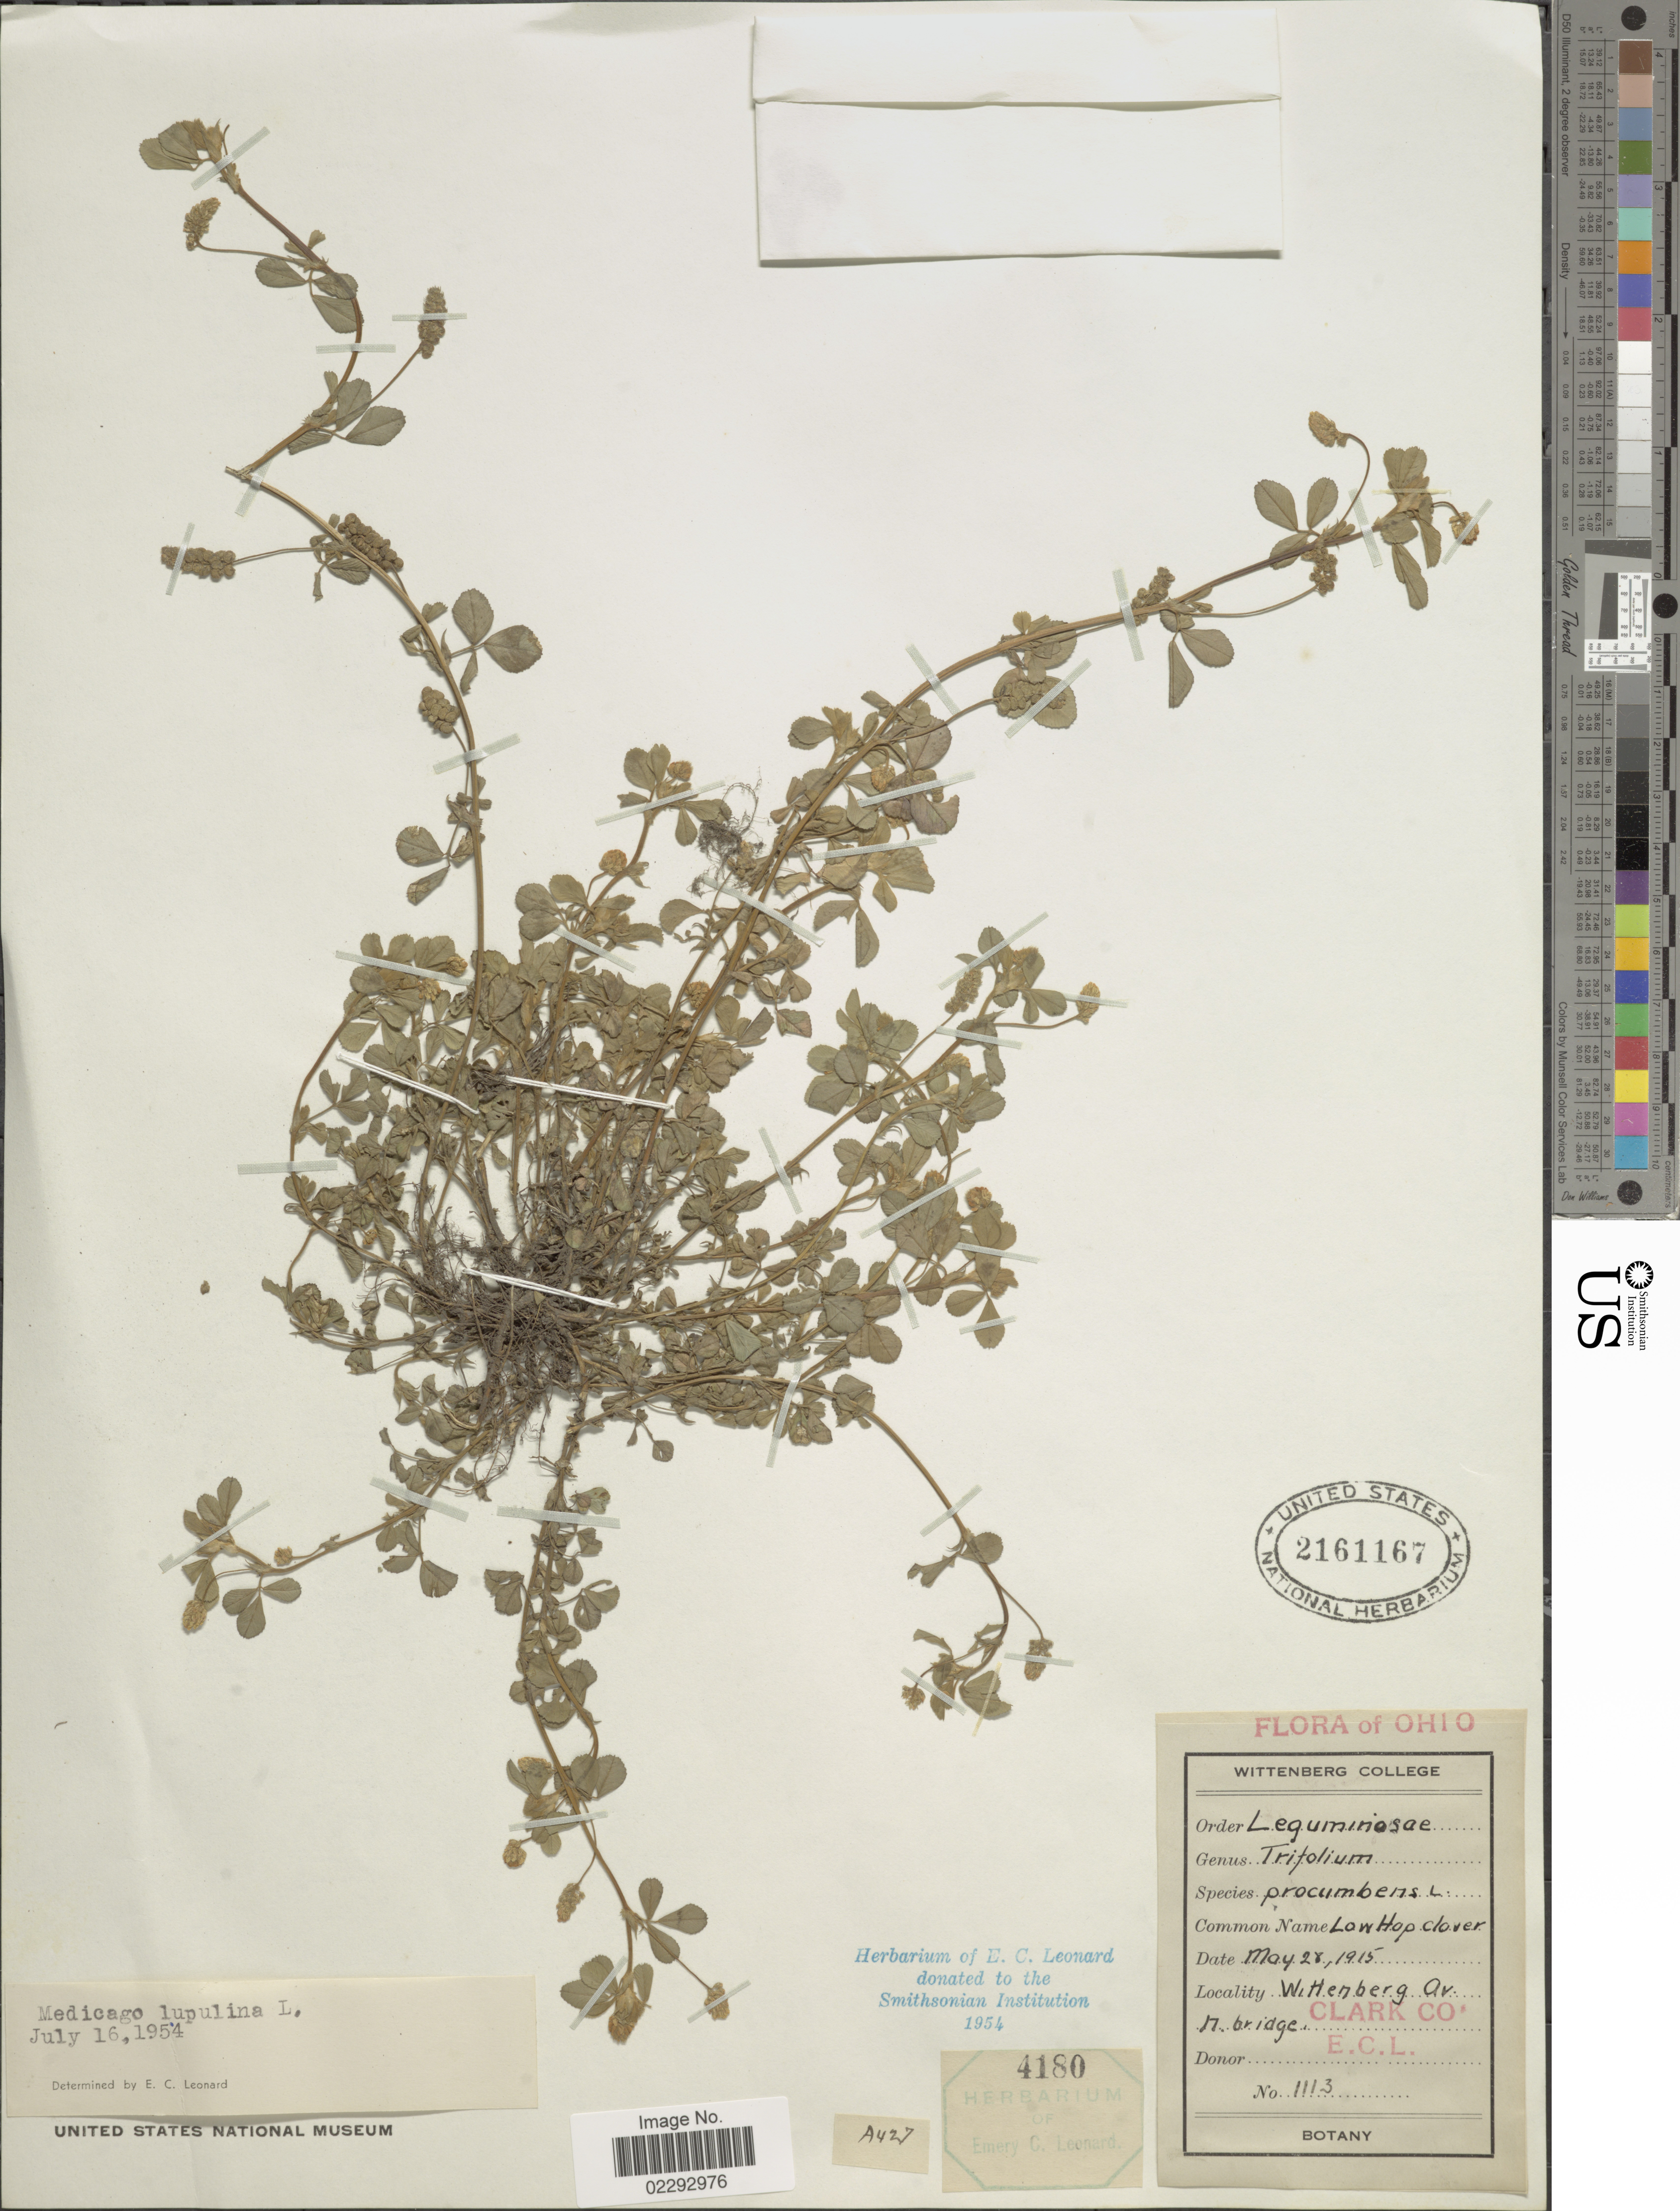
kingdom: Plantae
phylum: Tracheophyta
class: Magnoliopsida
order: Fabales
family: Fabaceae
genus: Medicago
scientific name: Medicago lupulina var. lupulina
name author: L.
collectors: Wittenberg College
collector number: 1113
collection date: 1915-05-28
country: United States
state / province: Ohio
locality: Ohio. Wittenberg Av. M. bridge.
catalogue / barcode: US 2161167